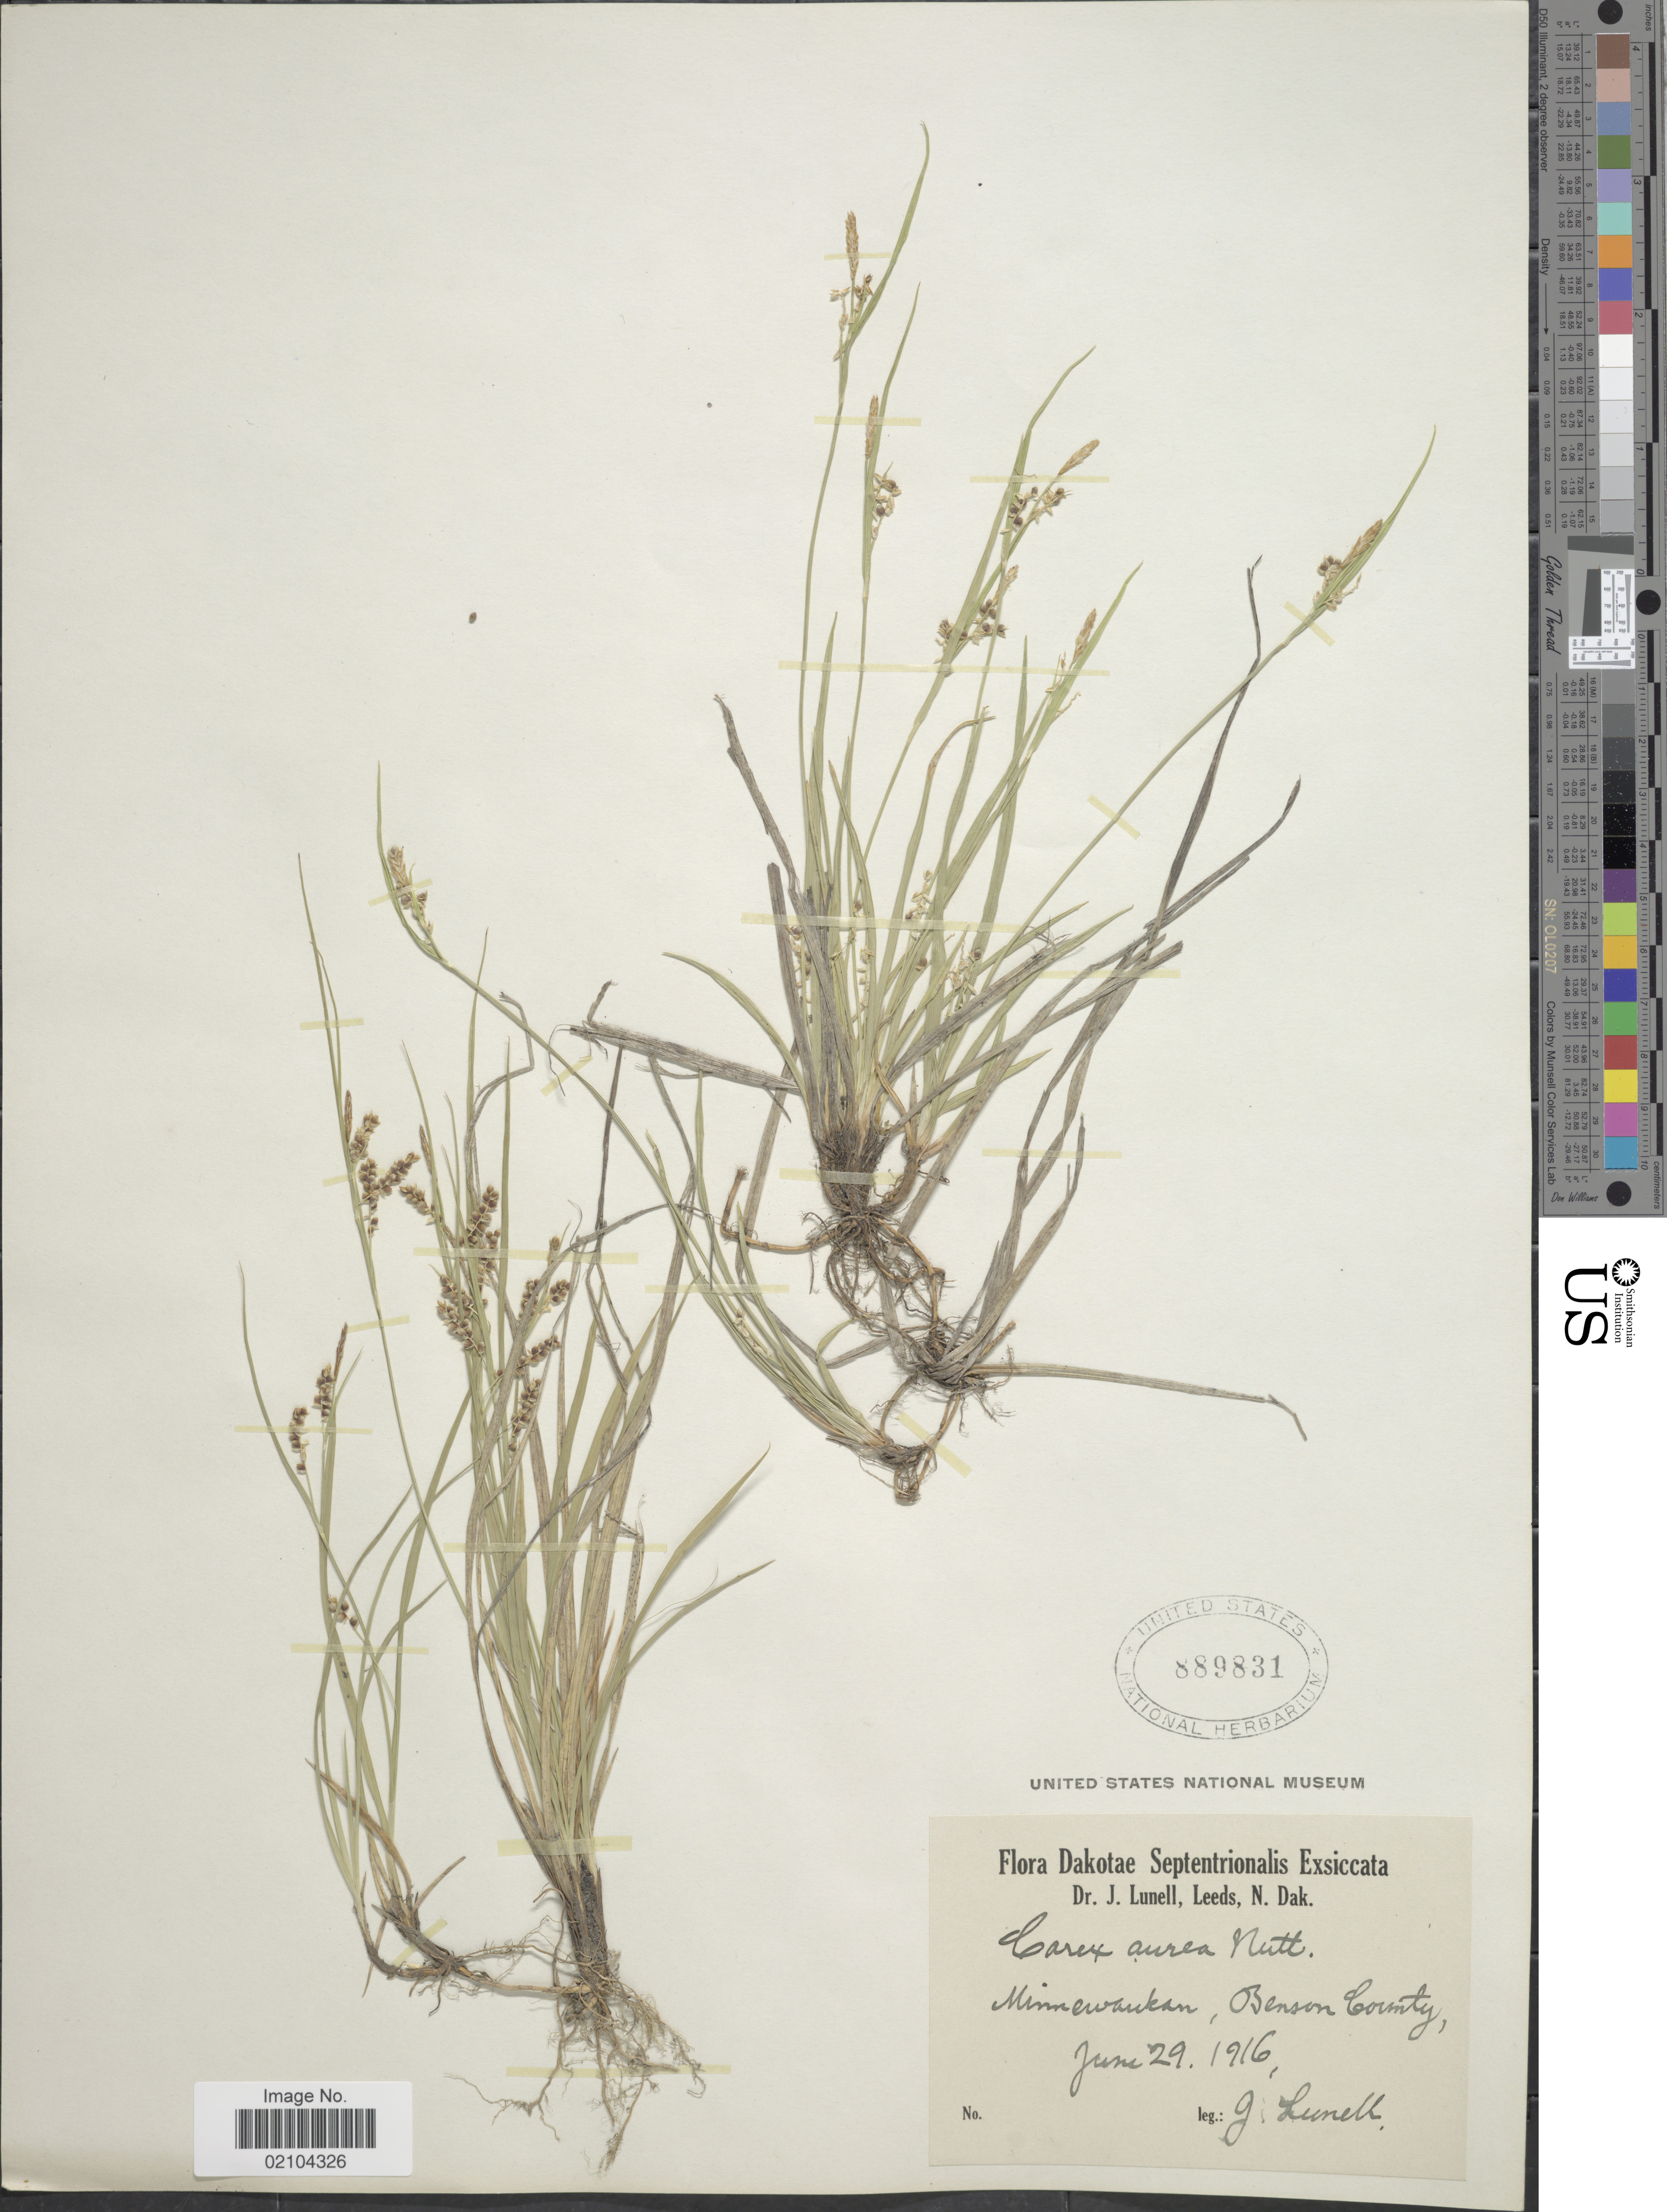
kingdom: Plantae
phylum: Tracheophyta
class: Liliopsida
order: Poales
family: Cyperaceae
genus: Carex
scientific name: Carex aurea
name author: Nutt.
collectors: J. Lunell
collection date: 1916-06-29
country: United States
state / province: North Dakota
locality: Minnewaukan, Benson County.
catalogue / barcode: US 889831